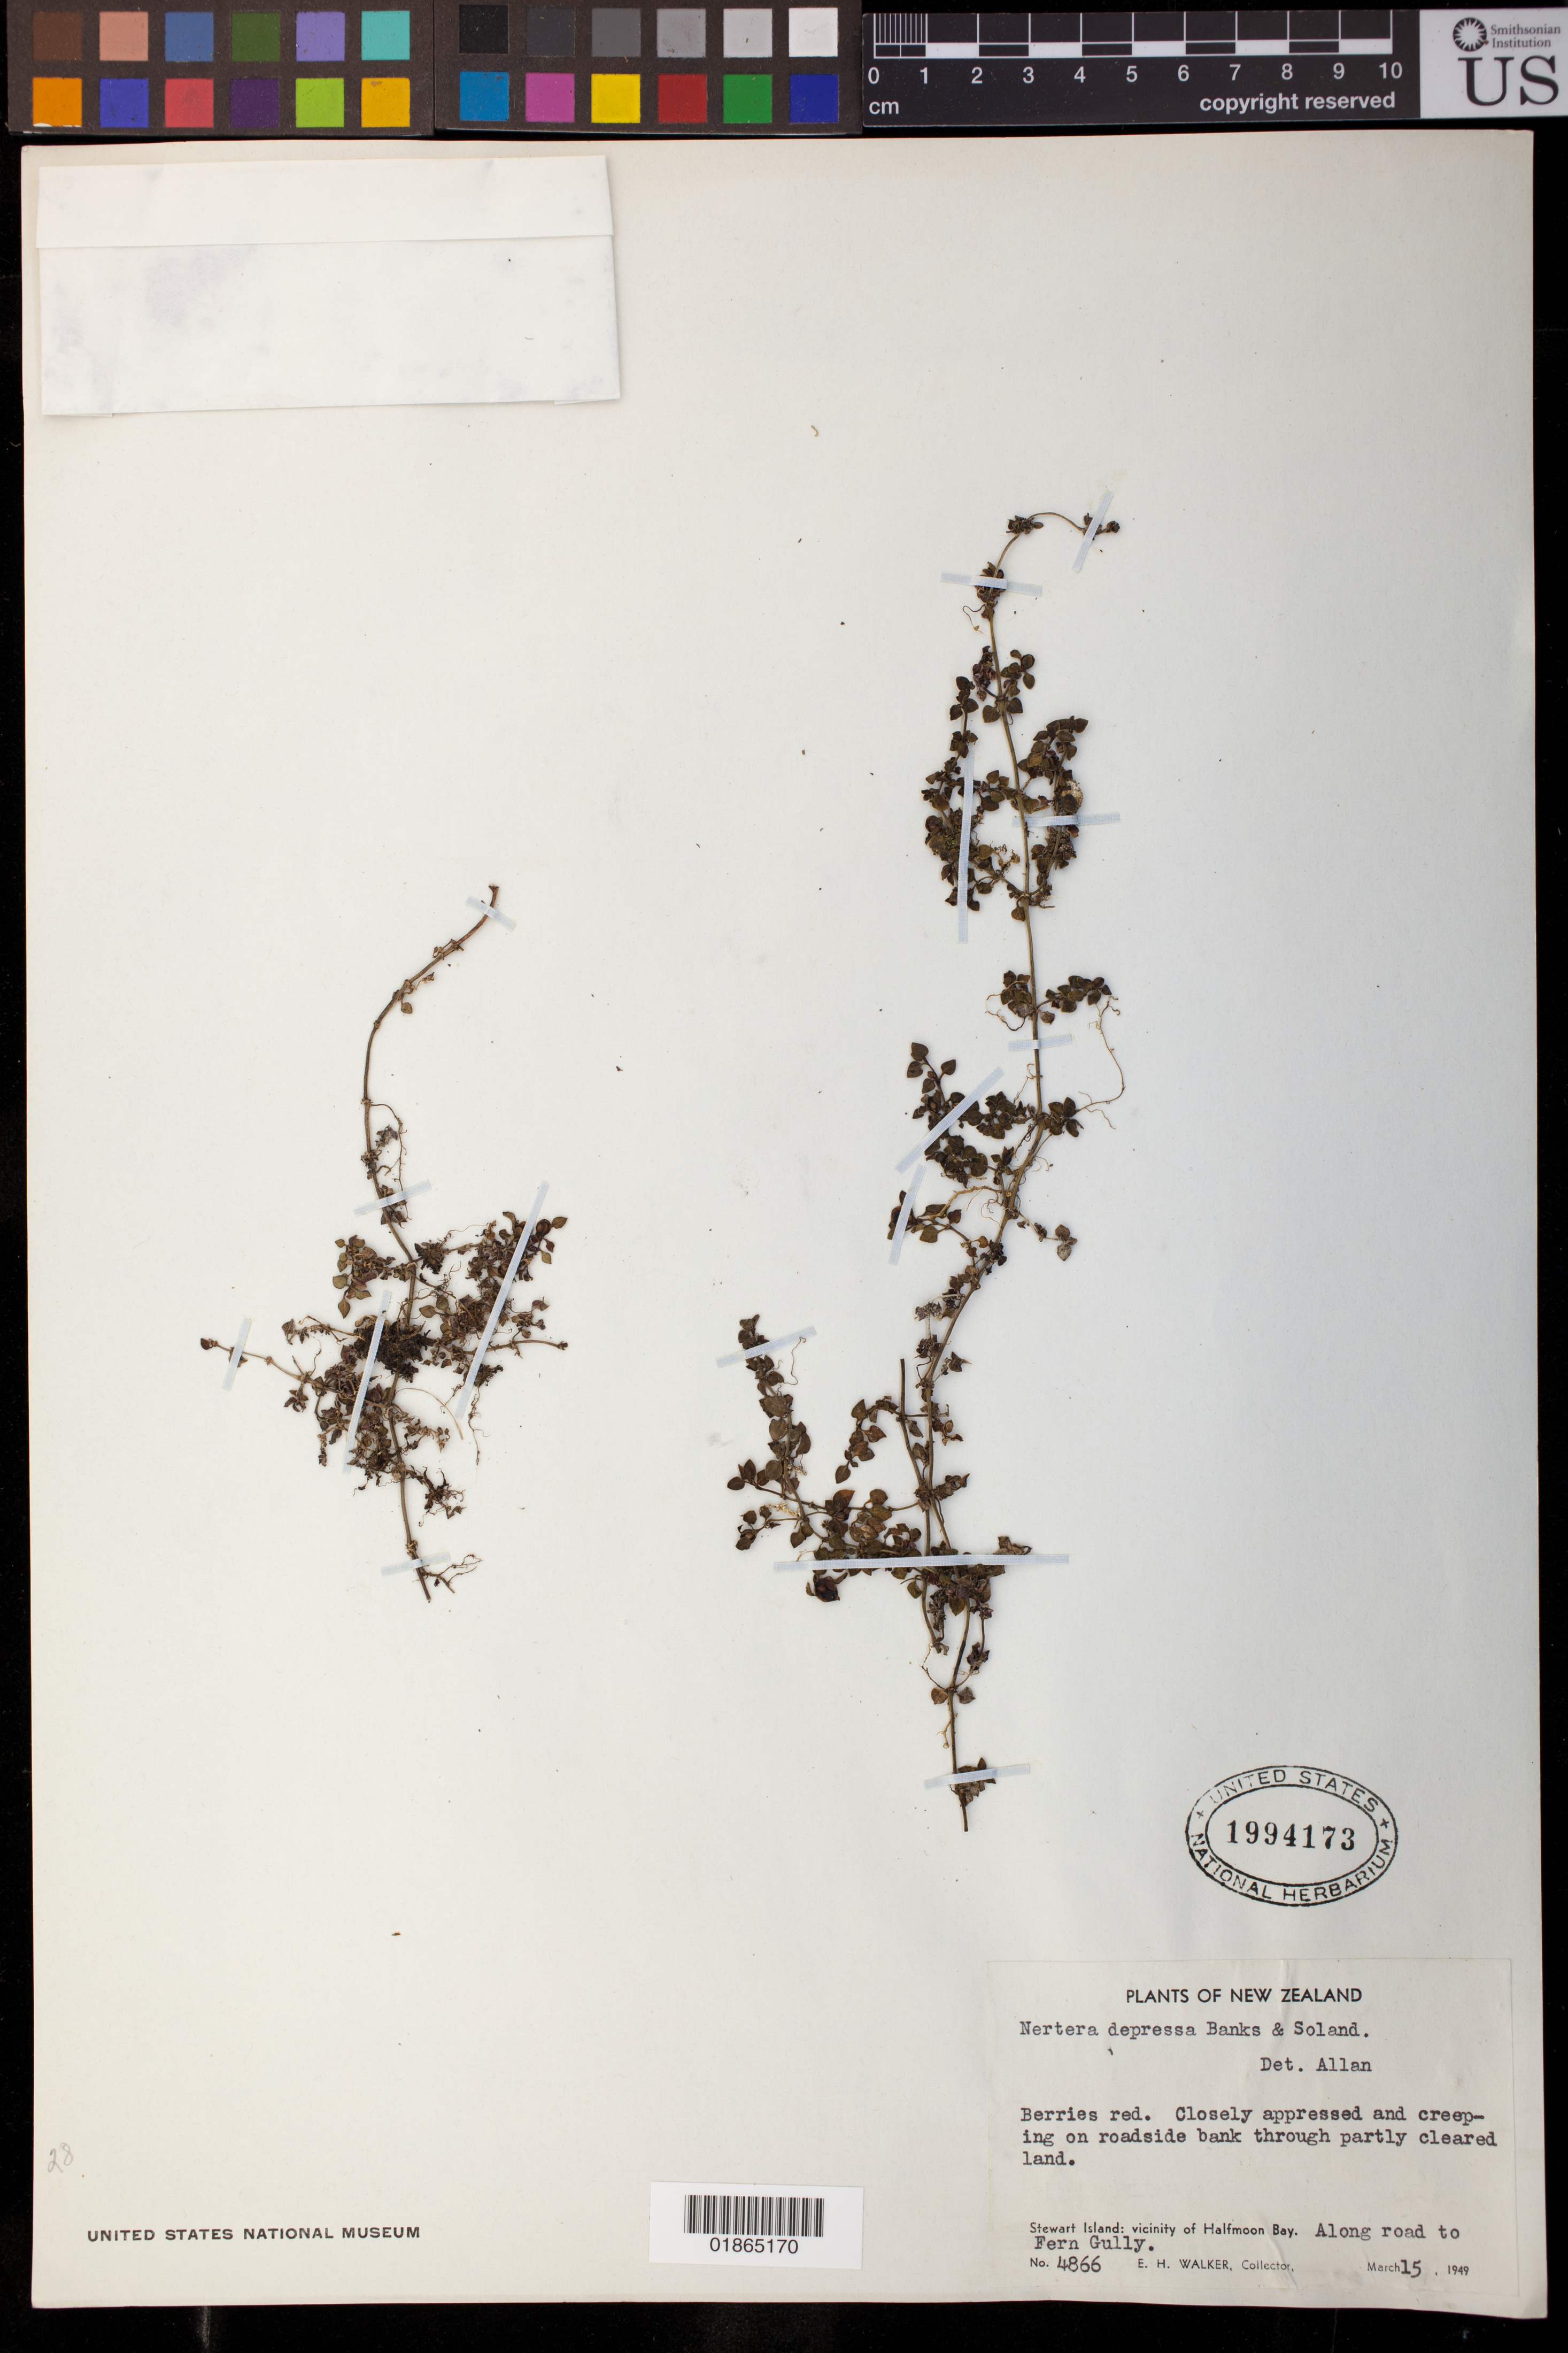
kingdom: Plantae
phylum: Tracheophyta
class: Magnoliopsida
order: Gentianales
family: Rubiaceae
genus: Nertera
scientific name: Nertera depressa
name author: Banks & Sol. ex Gaertn.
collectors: E. H. Walker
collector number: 4866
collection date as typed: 15 Mar 1949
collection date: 1949-03-15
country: New Zealand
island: Stewart Island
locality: Stewart Island, Vicinity of Halfmoon Bay, along road to Fern Gully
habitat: Closely appressed and creeping on roadside bank through partly cleared land.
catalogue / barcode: US 1994173